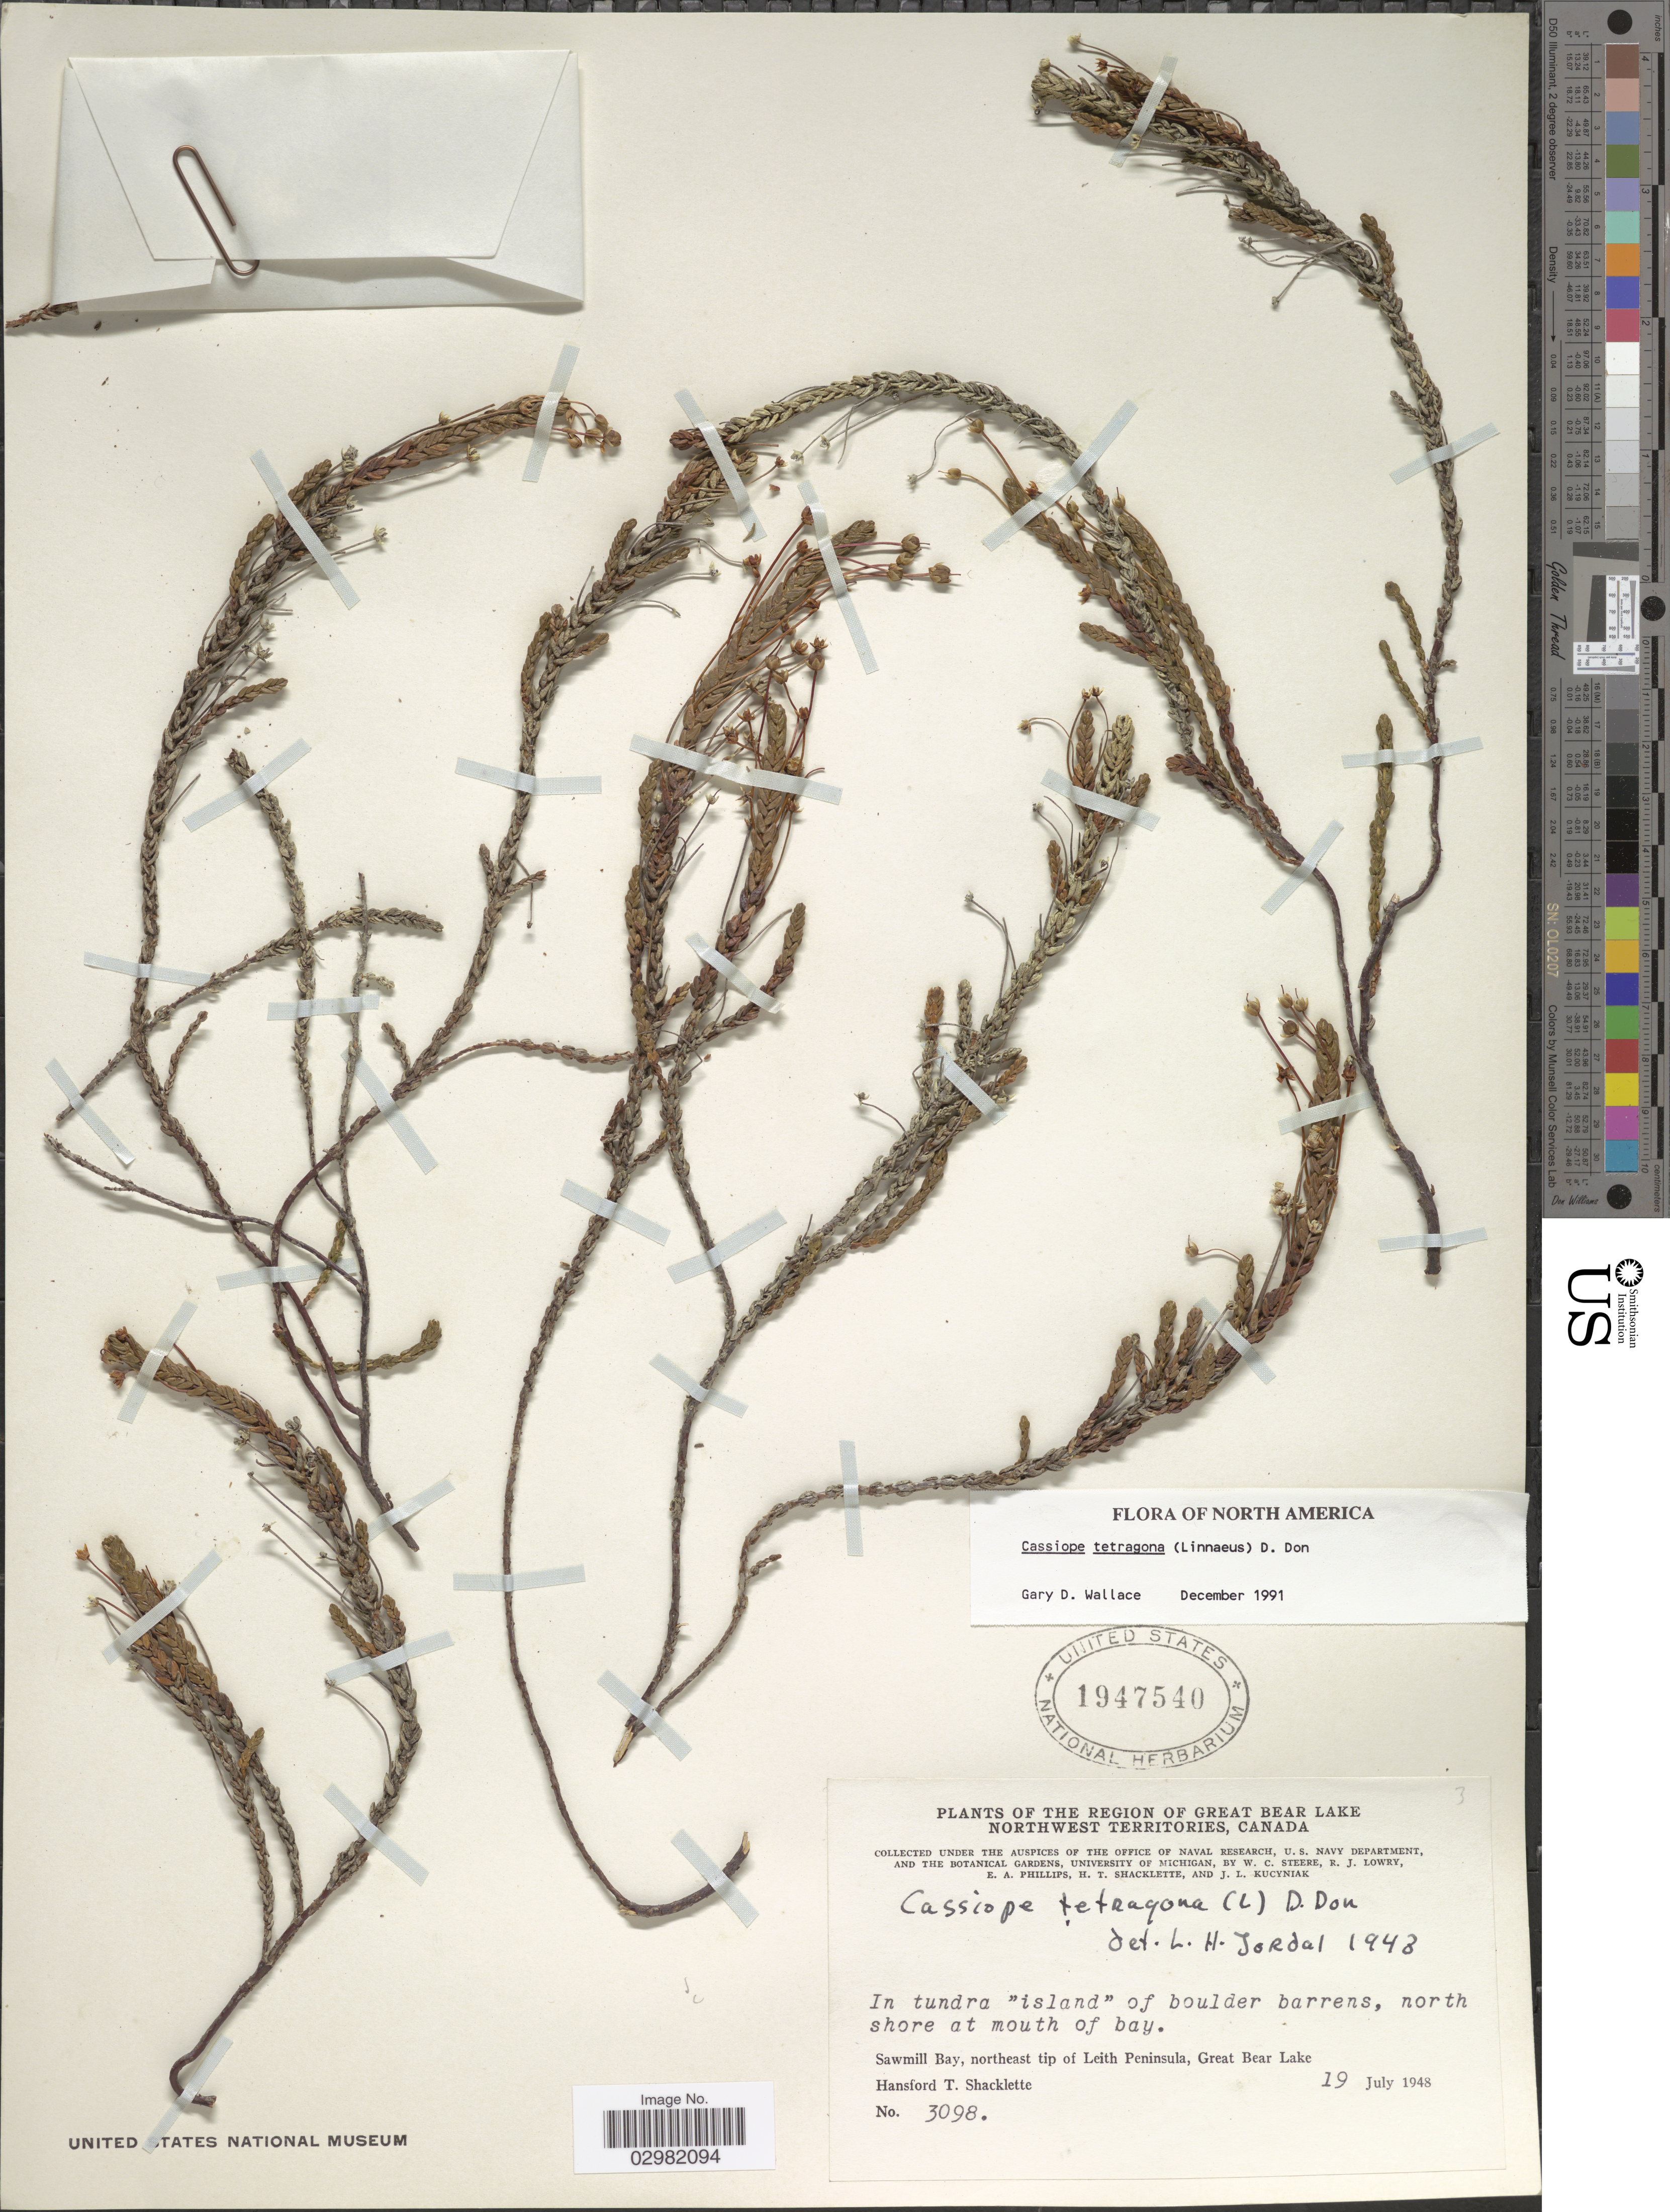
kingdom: Plantae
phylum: Tracheophyta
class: Magnoliopsida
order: Ericales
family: Ericaceae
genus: Cassiope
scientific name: Cassiope tetragona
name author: (L.) D. Don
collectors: H. Shacklette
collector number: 3098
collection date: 1948-07-19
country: Canada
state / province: Northwest Territories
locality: Region of Great Bear Lake. In tundra "island" of boulder barrens, north shore at mouth of bay. Sawmill Bay, northeast tip of Leith Peninsula, Great Bear Lake.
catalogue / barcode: US 1947540